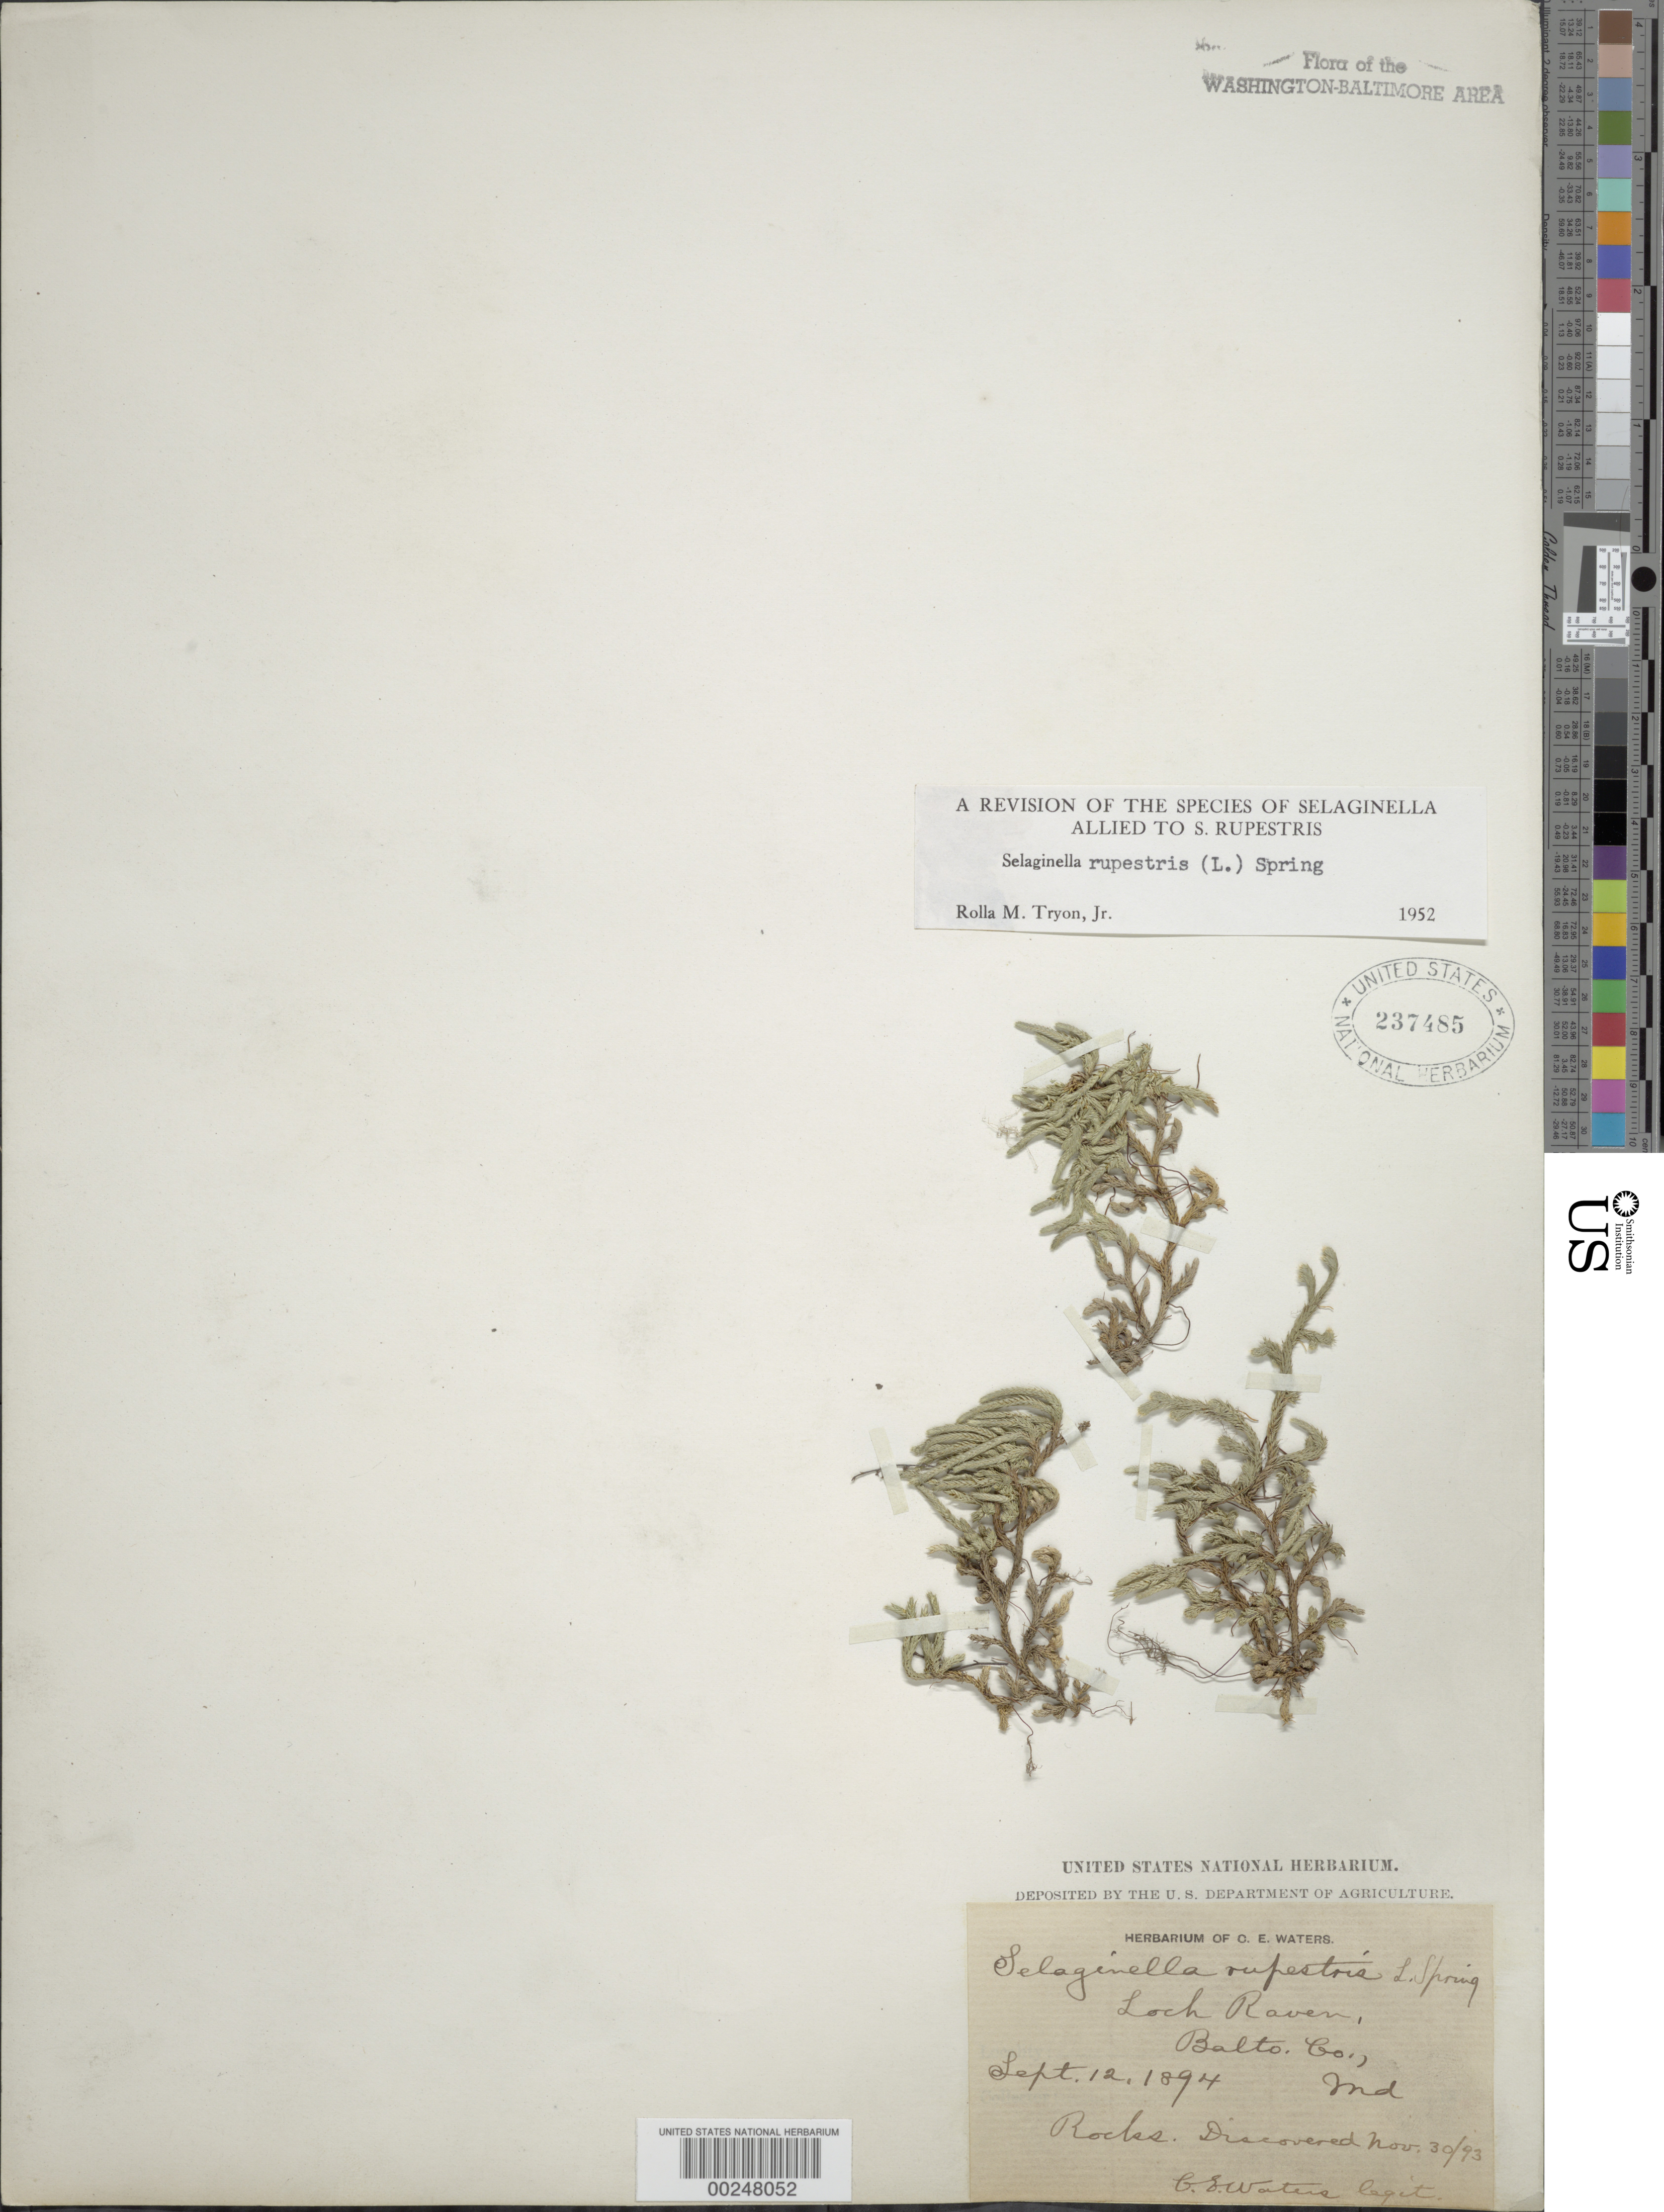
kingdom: Plantae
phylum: Tracheophyta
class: Lycopodiopsida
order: Selaginellales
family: Selaginellaceae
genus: Selaginella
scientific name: Selaginella rupestris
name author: (L.) Spring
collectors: C. Waters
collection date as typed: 12 Sep 1894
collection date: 1894-09-12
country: United States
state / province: Maryland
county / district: Baltimore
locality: Loch Raven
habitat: Rocks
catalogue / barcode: US 237485